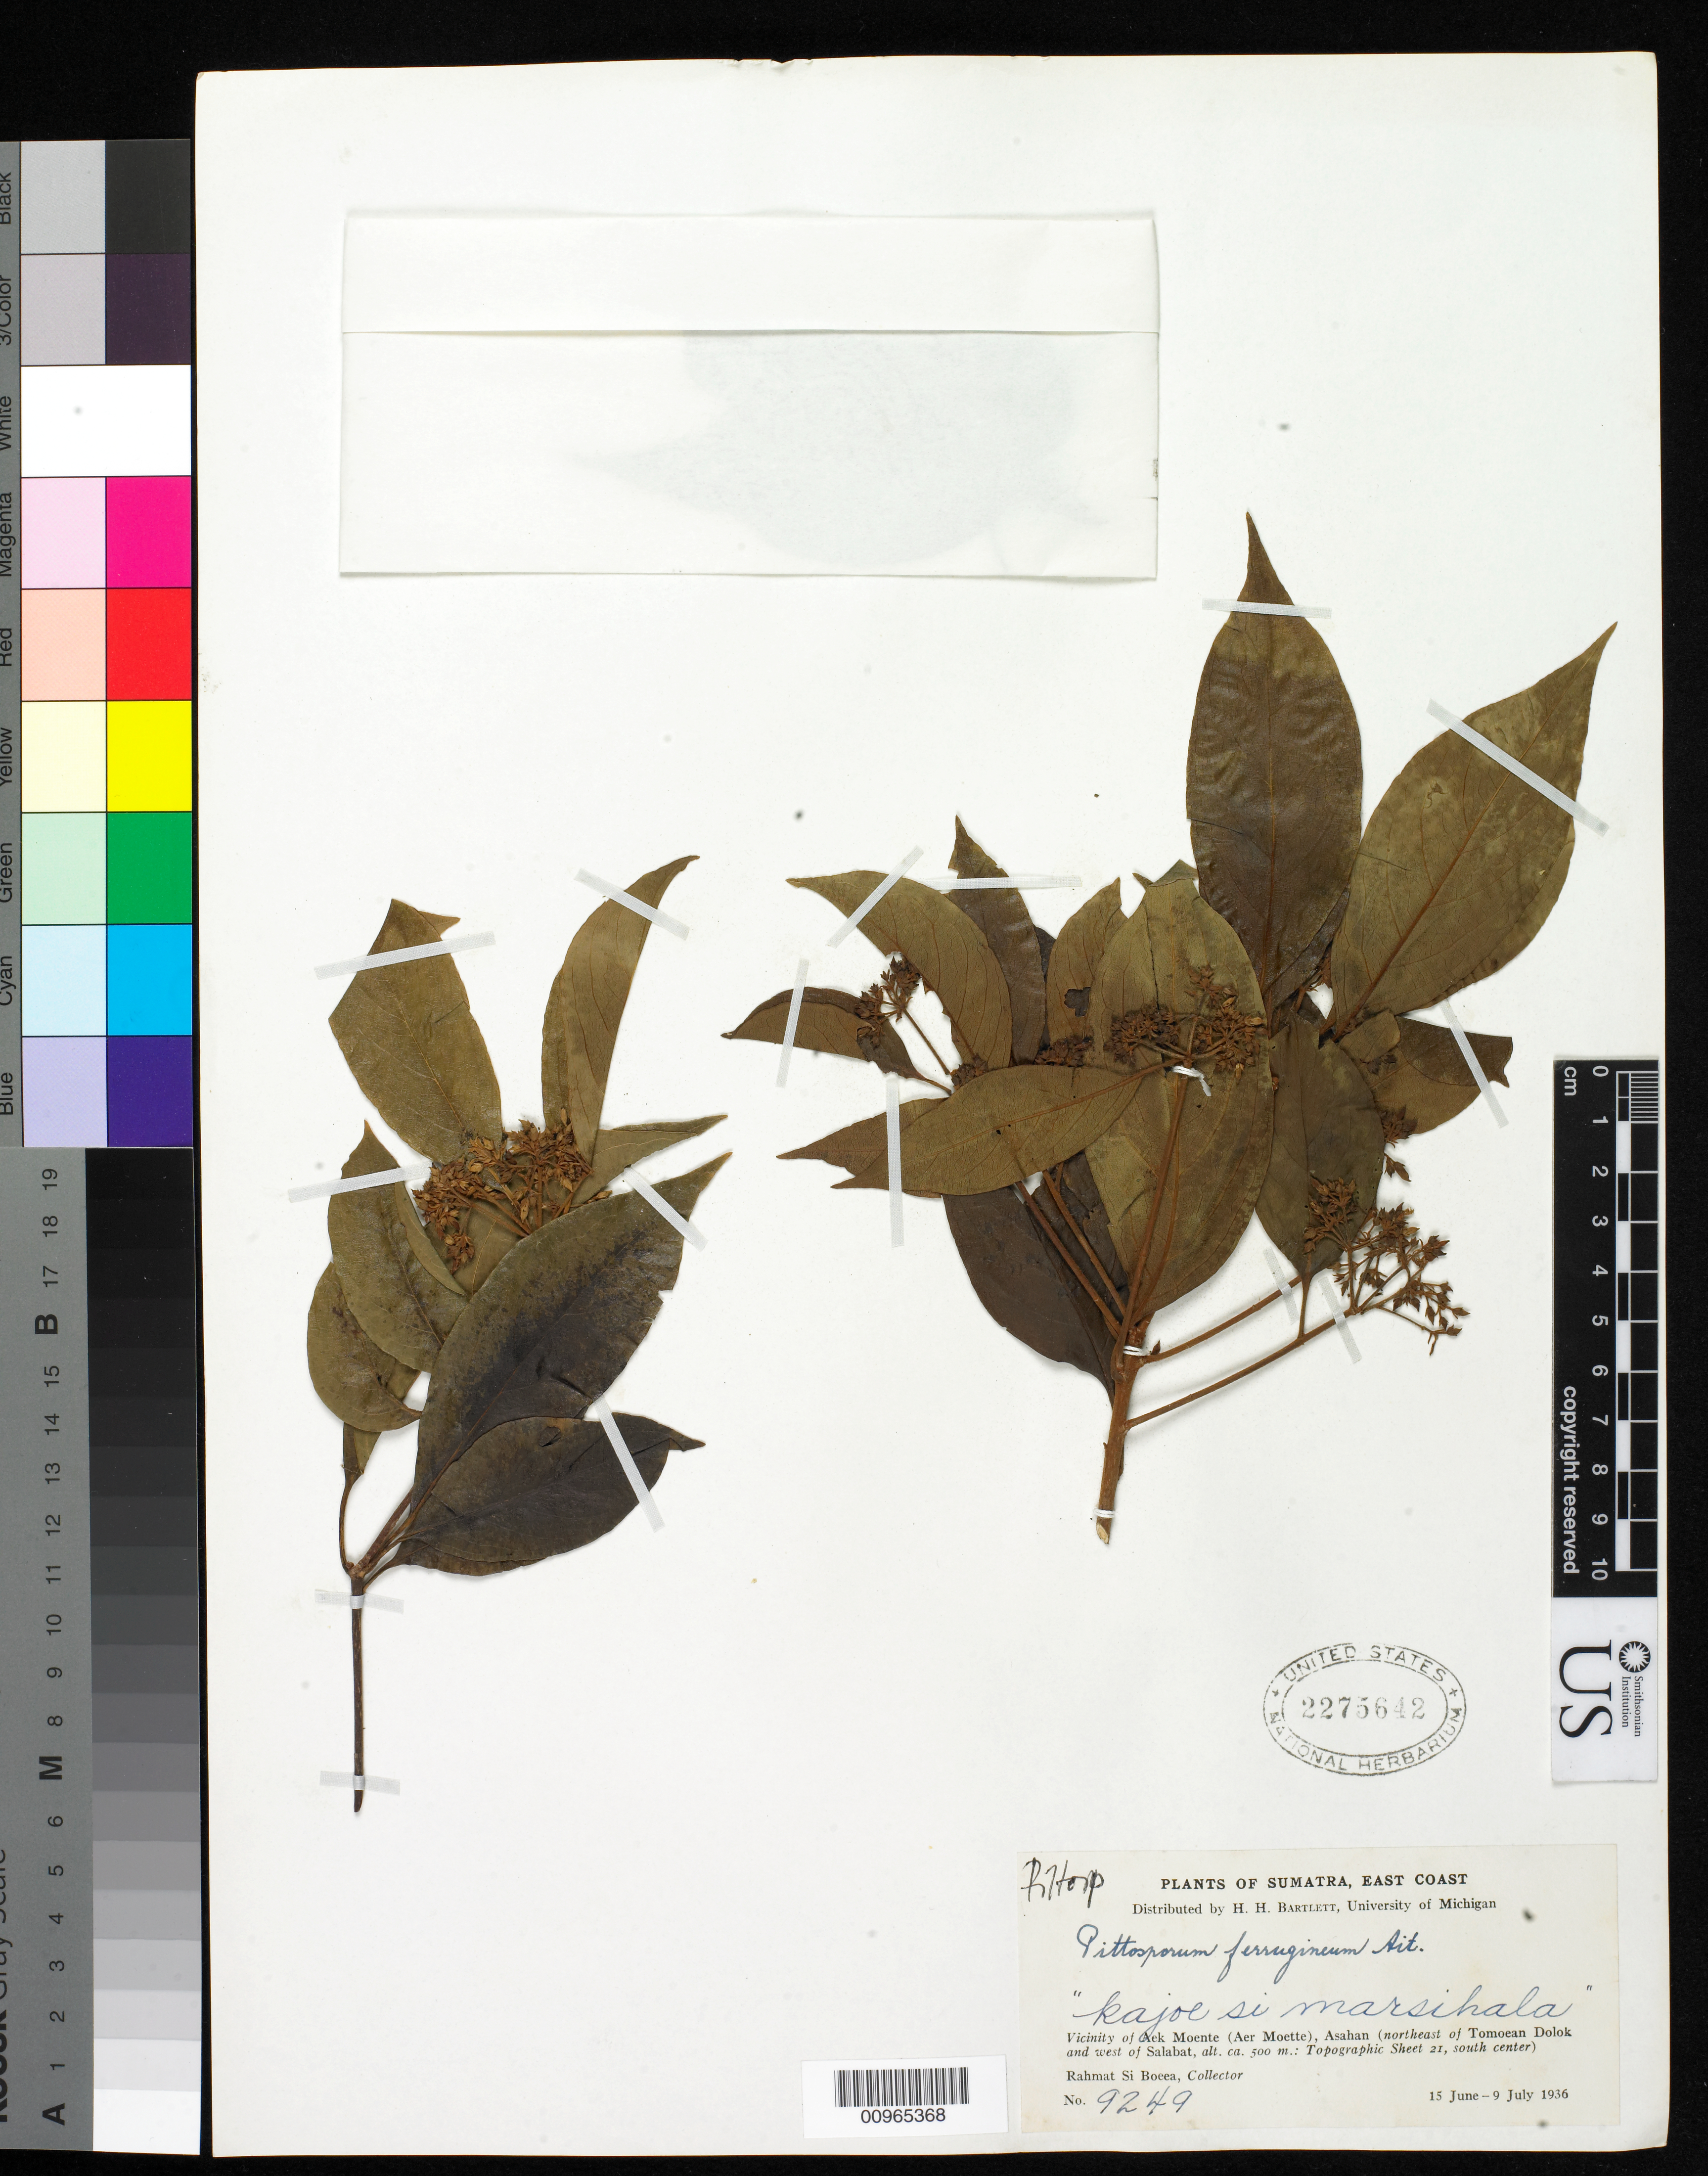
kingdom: Plantae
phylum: Tracheophyta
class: Magnoliopsida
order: Apiales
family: Pittosporaceae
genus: Pittosporum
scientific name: Pittosporum ferrugineum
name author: W.T. Aiton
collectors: Rahmat Si Boeea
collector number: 9249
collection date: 1936-06-15/1936-07-09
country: Indonesia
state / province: Sumatra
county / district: Sumatera Utara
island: Sumatra I.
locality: (East Coast) vicinity of Aek Moente (Aer Moette), Asahan (NE of Tomoean Dolok and W of Salabat)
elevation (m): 500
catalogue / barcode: US 2275642